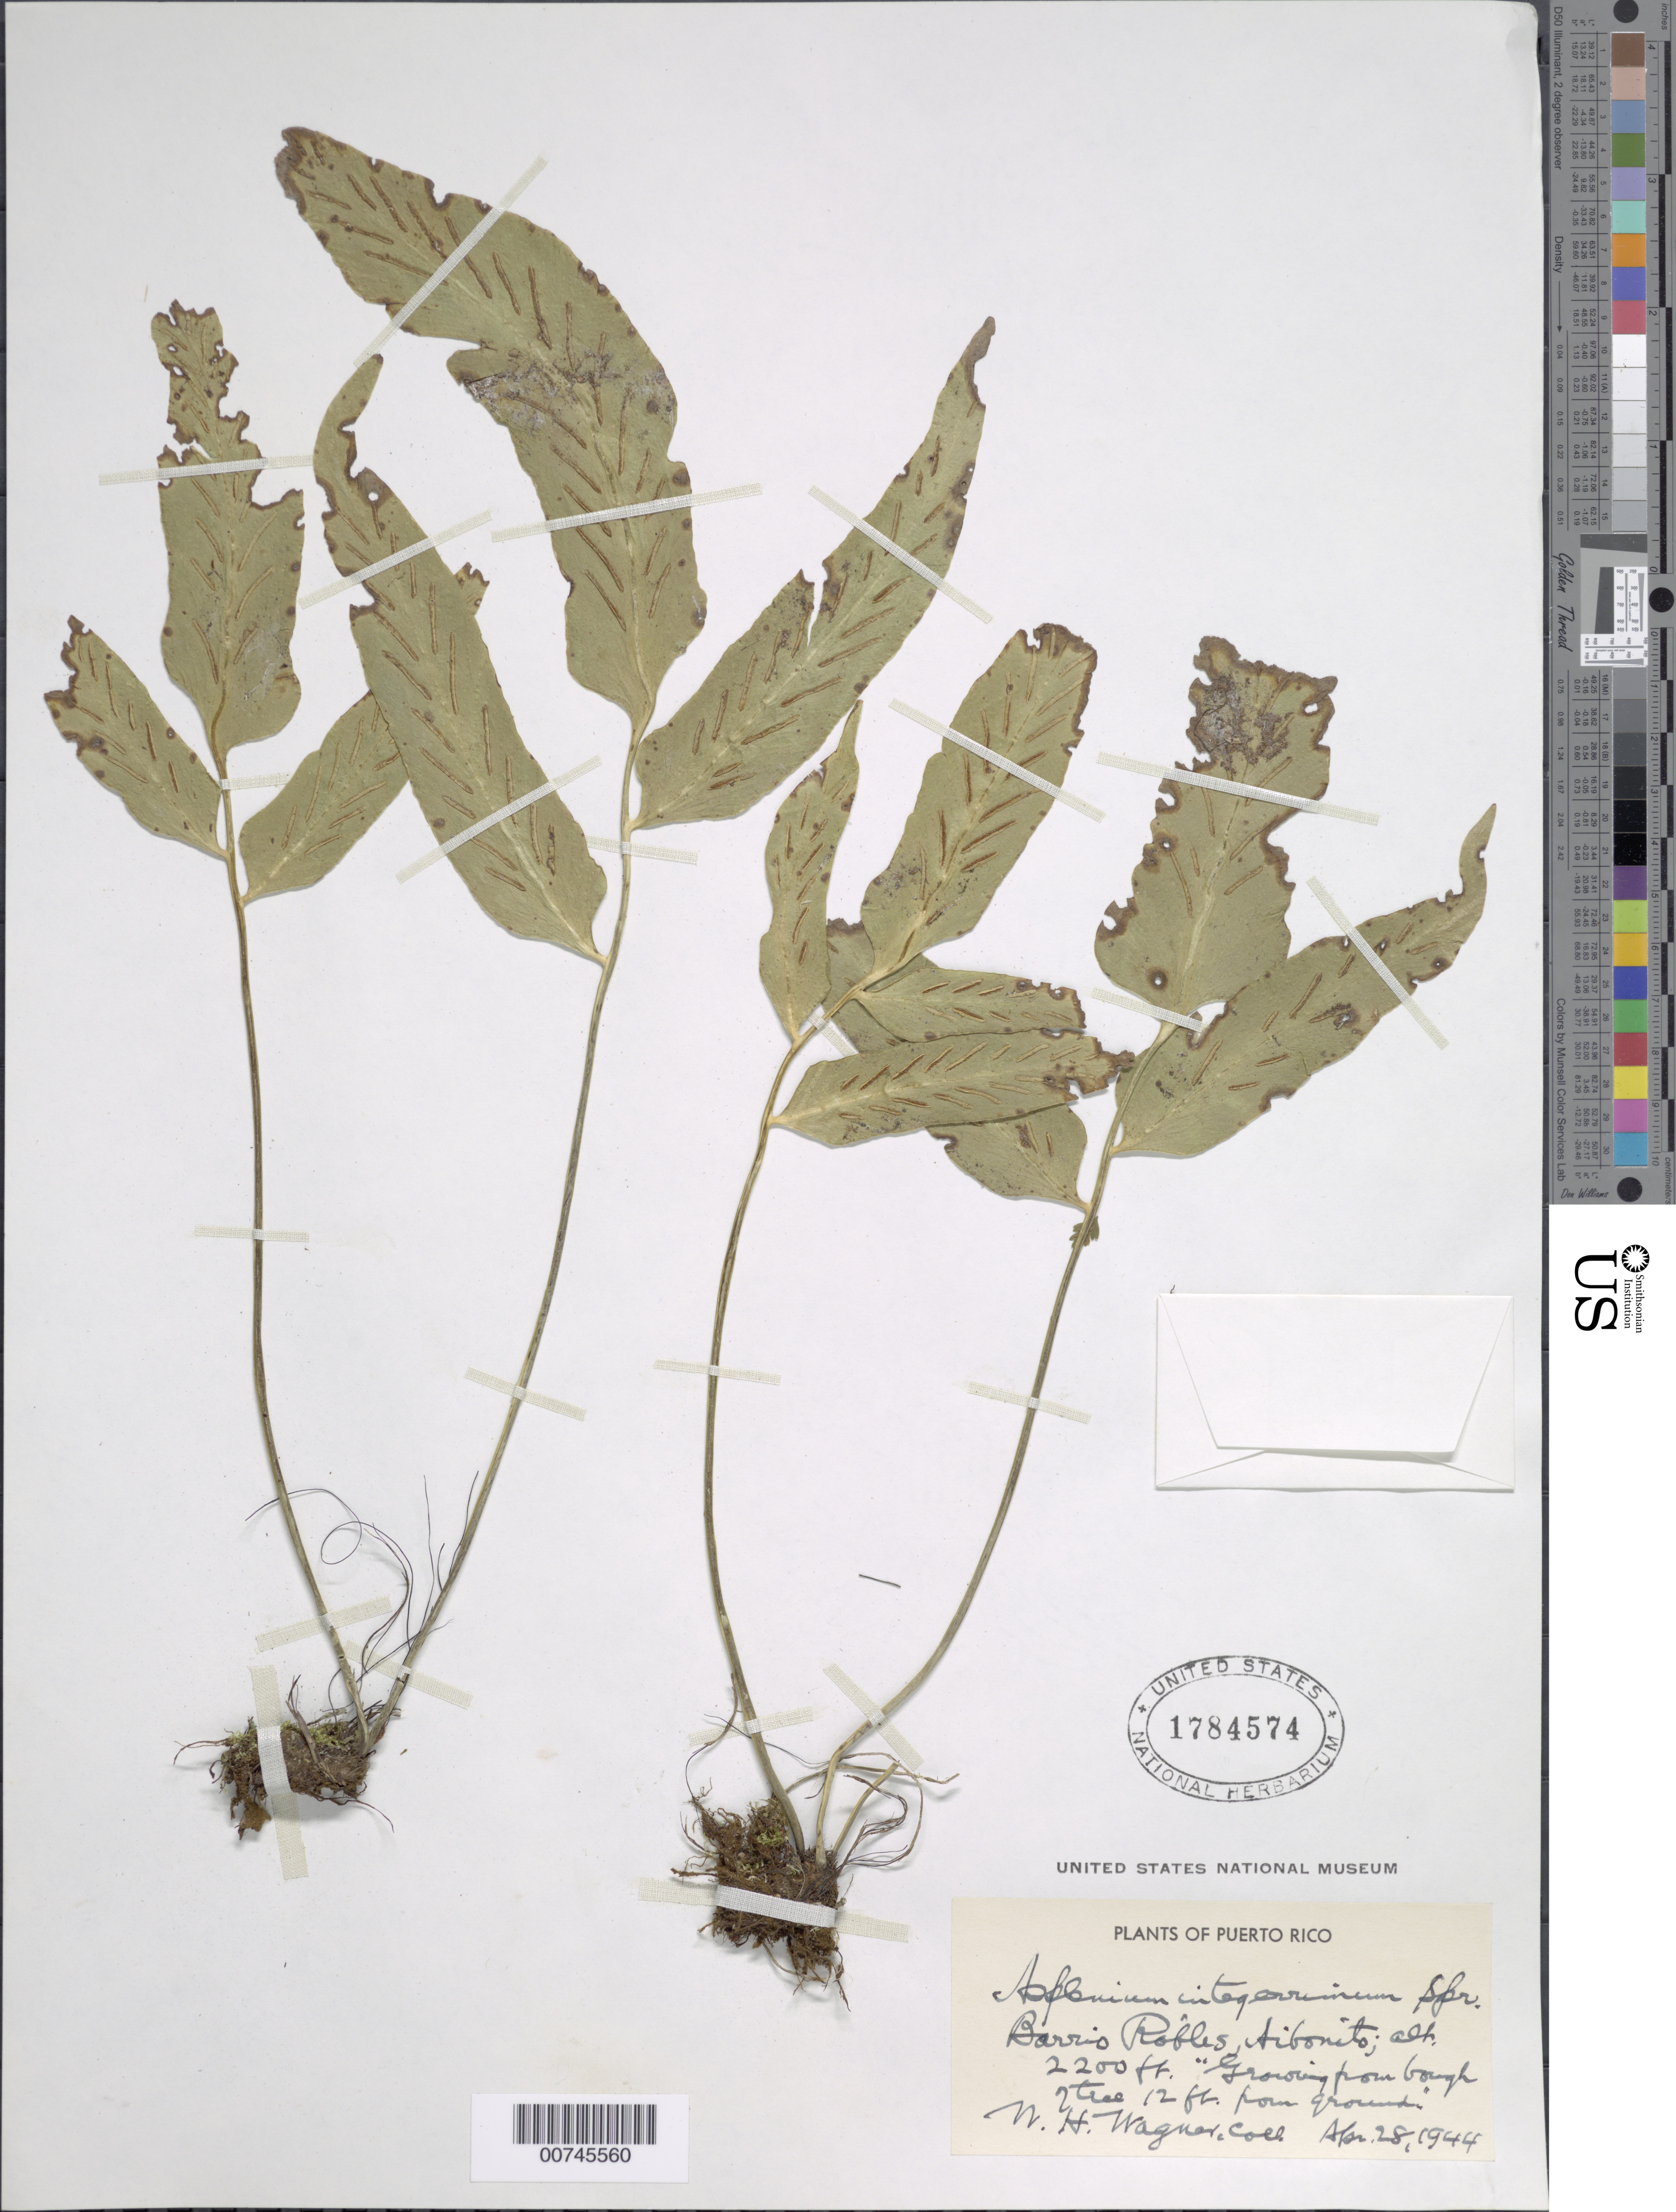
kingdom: Plantae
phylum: Tracheophyta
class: Polypodiopsida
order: Polypodiales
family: Aspleniaceae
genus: Asplenium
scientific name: Asplenium juglandifolium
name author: Lam.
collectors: W. H. Wagner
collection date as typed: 28 Apr 1944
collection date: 1944-04-28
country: Puerto Rico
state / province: Abonito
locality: Barrio Robles, Aibonito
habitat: Growing from bough of tree 12 ft from ground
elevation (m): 671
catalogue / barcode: US 1784574